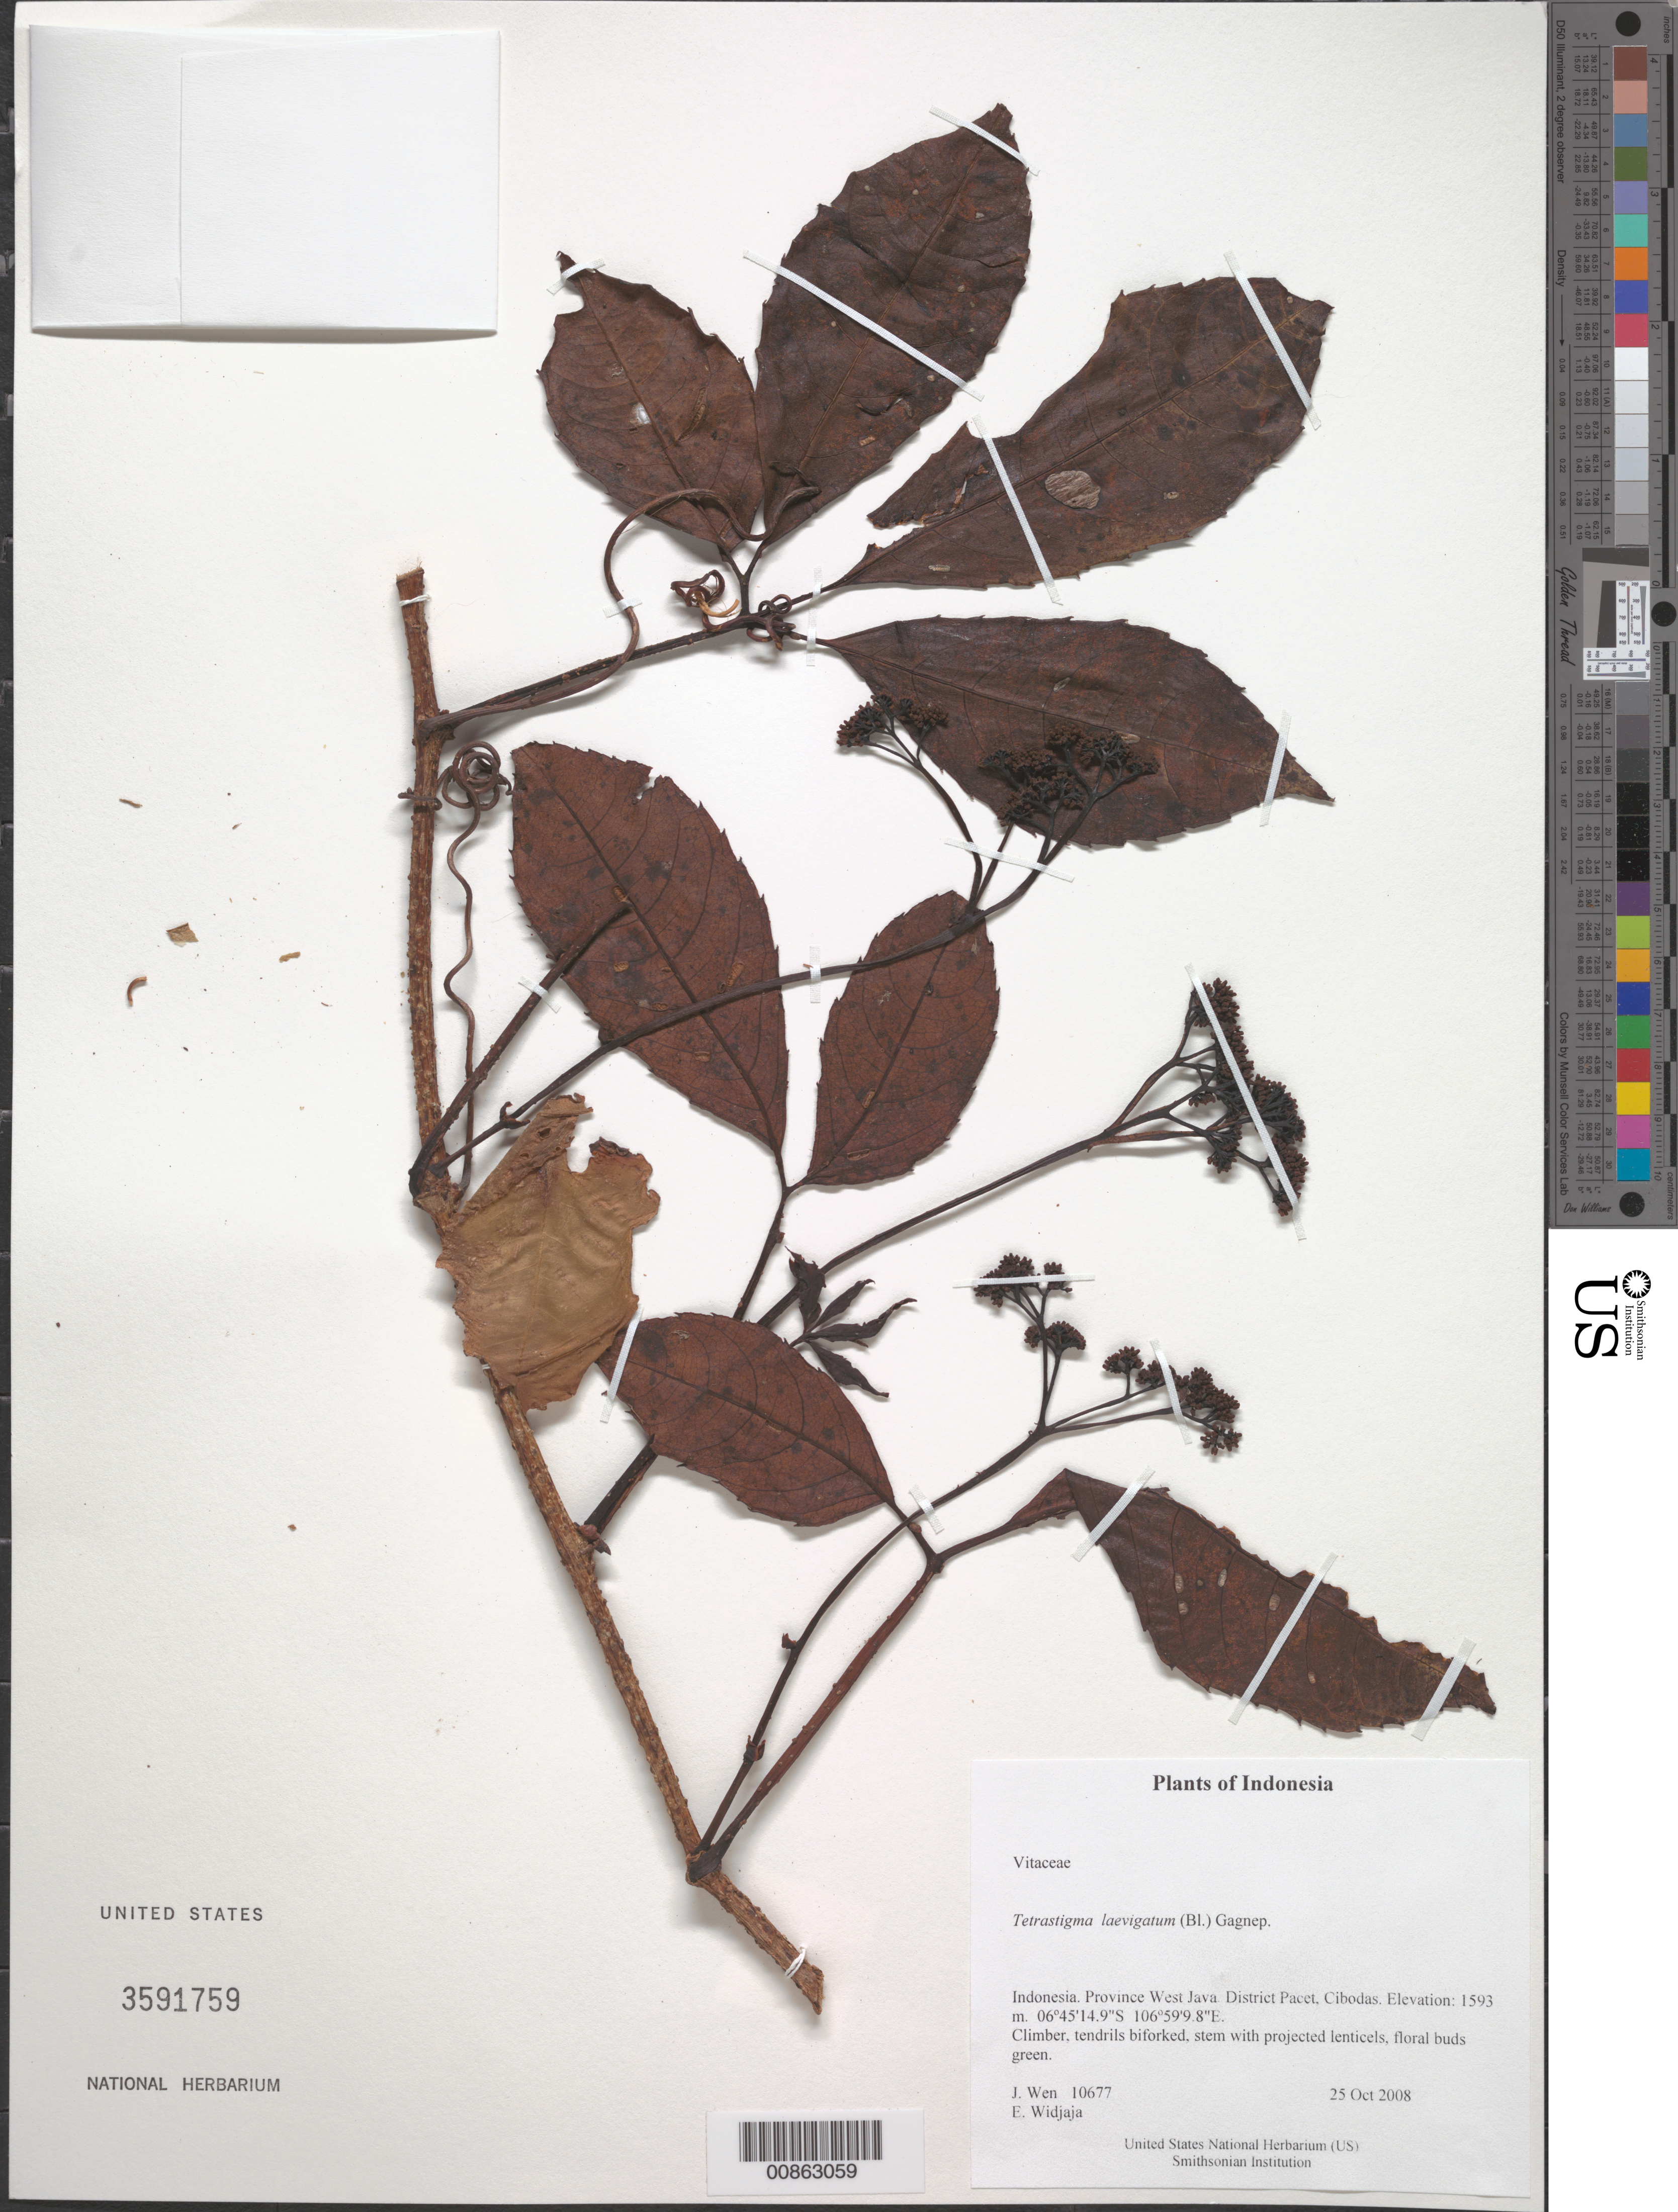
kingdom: Plantae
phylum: Tracheophyta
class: Magnoliopsida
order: Vitales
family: Vitaceae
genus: Tetrastigma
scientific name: Tetrastigma laevigatum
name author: (Blume) Gagnep.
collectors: J. Wen & E. A. Widjaja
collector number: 10677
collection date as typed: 25 Oct 2008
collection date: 2008-10-25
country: Indonesia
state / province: Java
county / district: Jawa Barat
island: Java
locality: District Pacet, Cibodas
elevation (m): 1593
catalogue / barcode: US 3591759